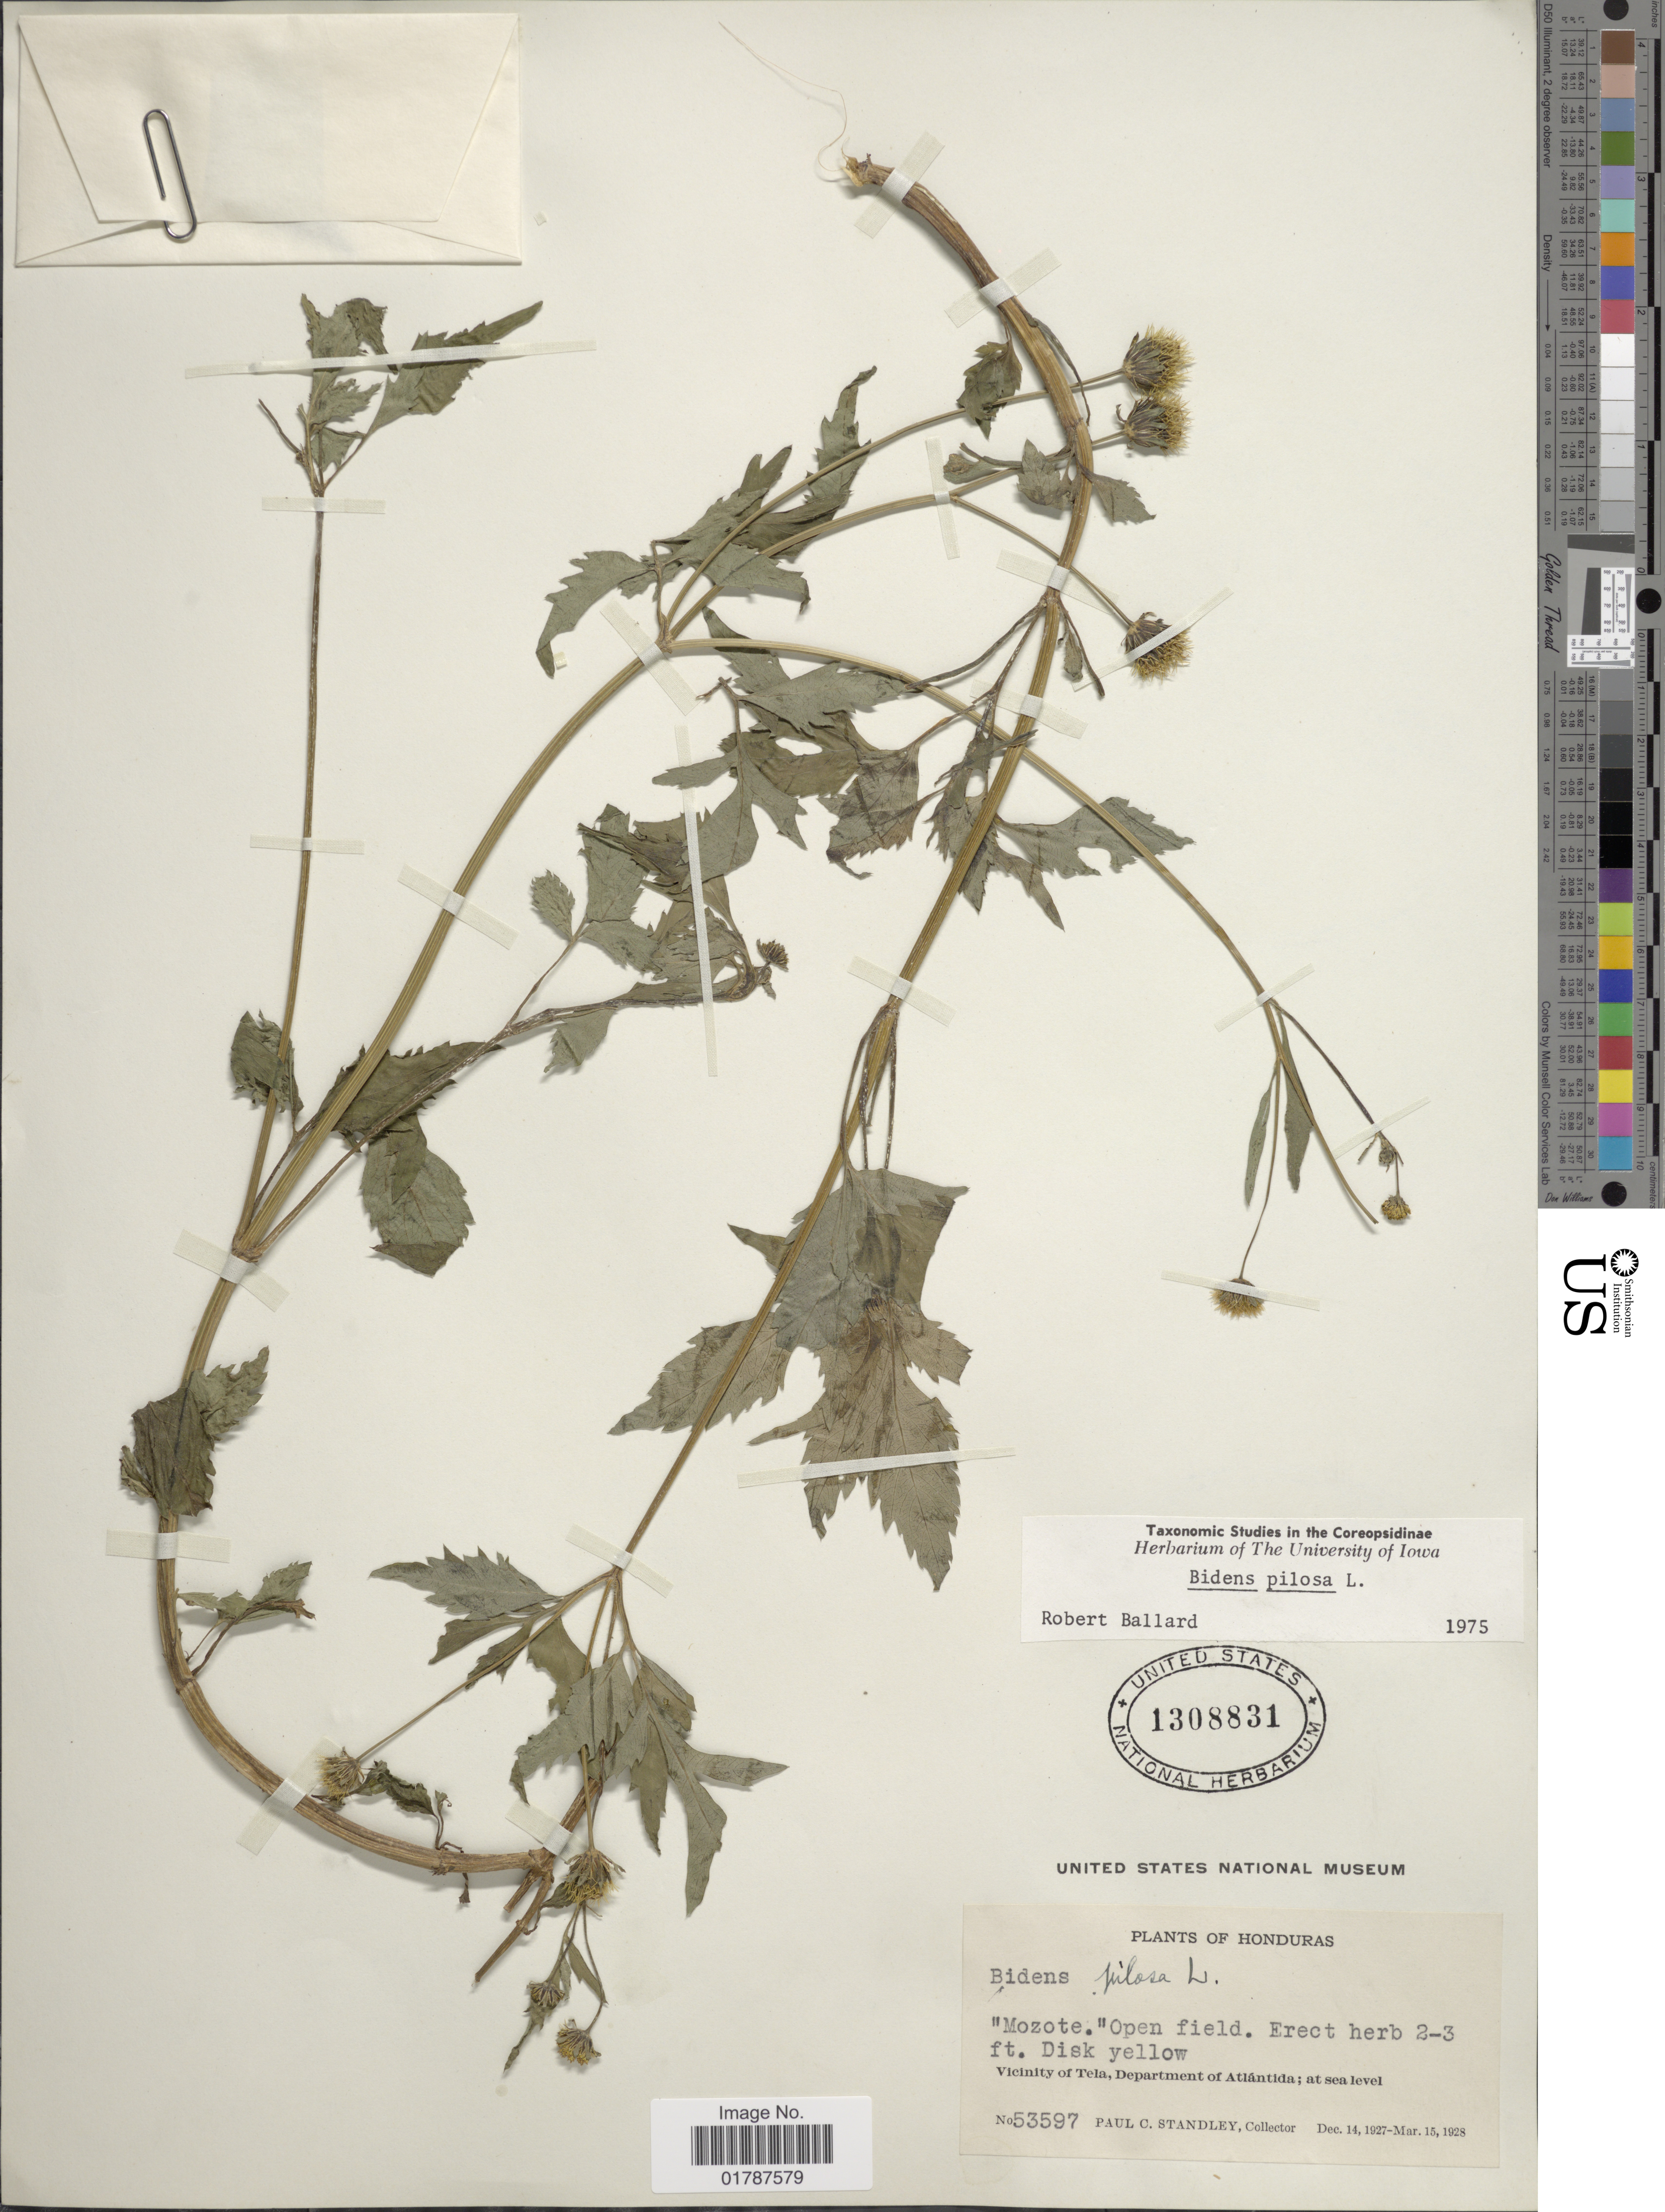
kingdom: Plantae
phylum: Tracheophyta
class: Magnoliopsida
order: Asterales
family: Asteraceae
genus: Bidens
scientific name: Bidens pilosa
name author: L.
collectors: P. C. Standley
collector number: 53597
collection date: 1927-12-14/1928-03-15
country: Honduras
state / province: Atlántida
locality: Vicinity of Tela, Department of Atlantida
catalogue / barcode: US 1308831